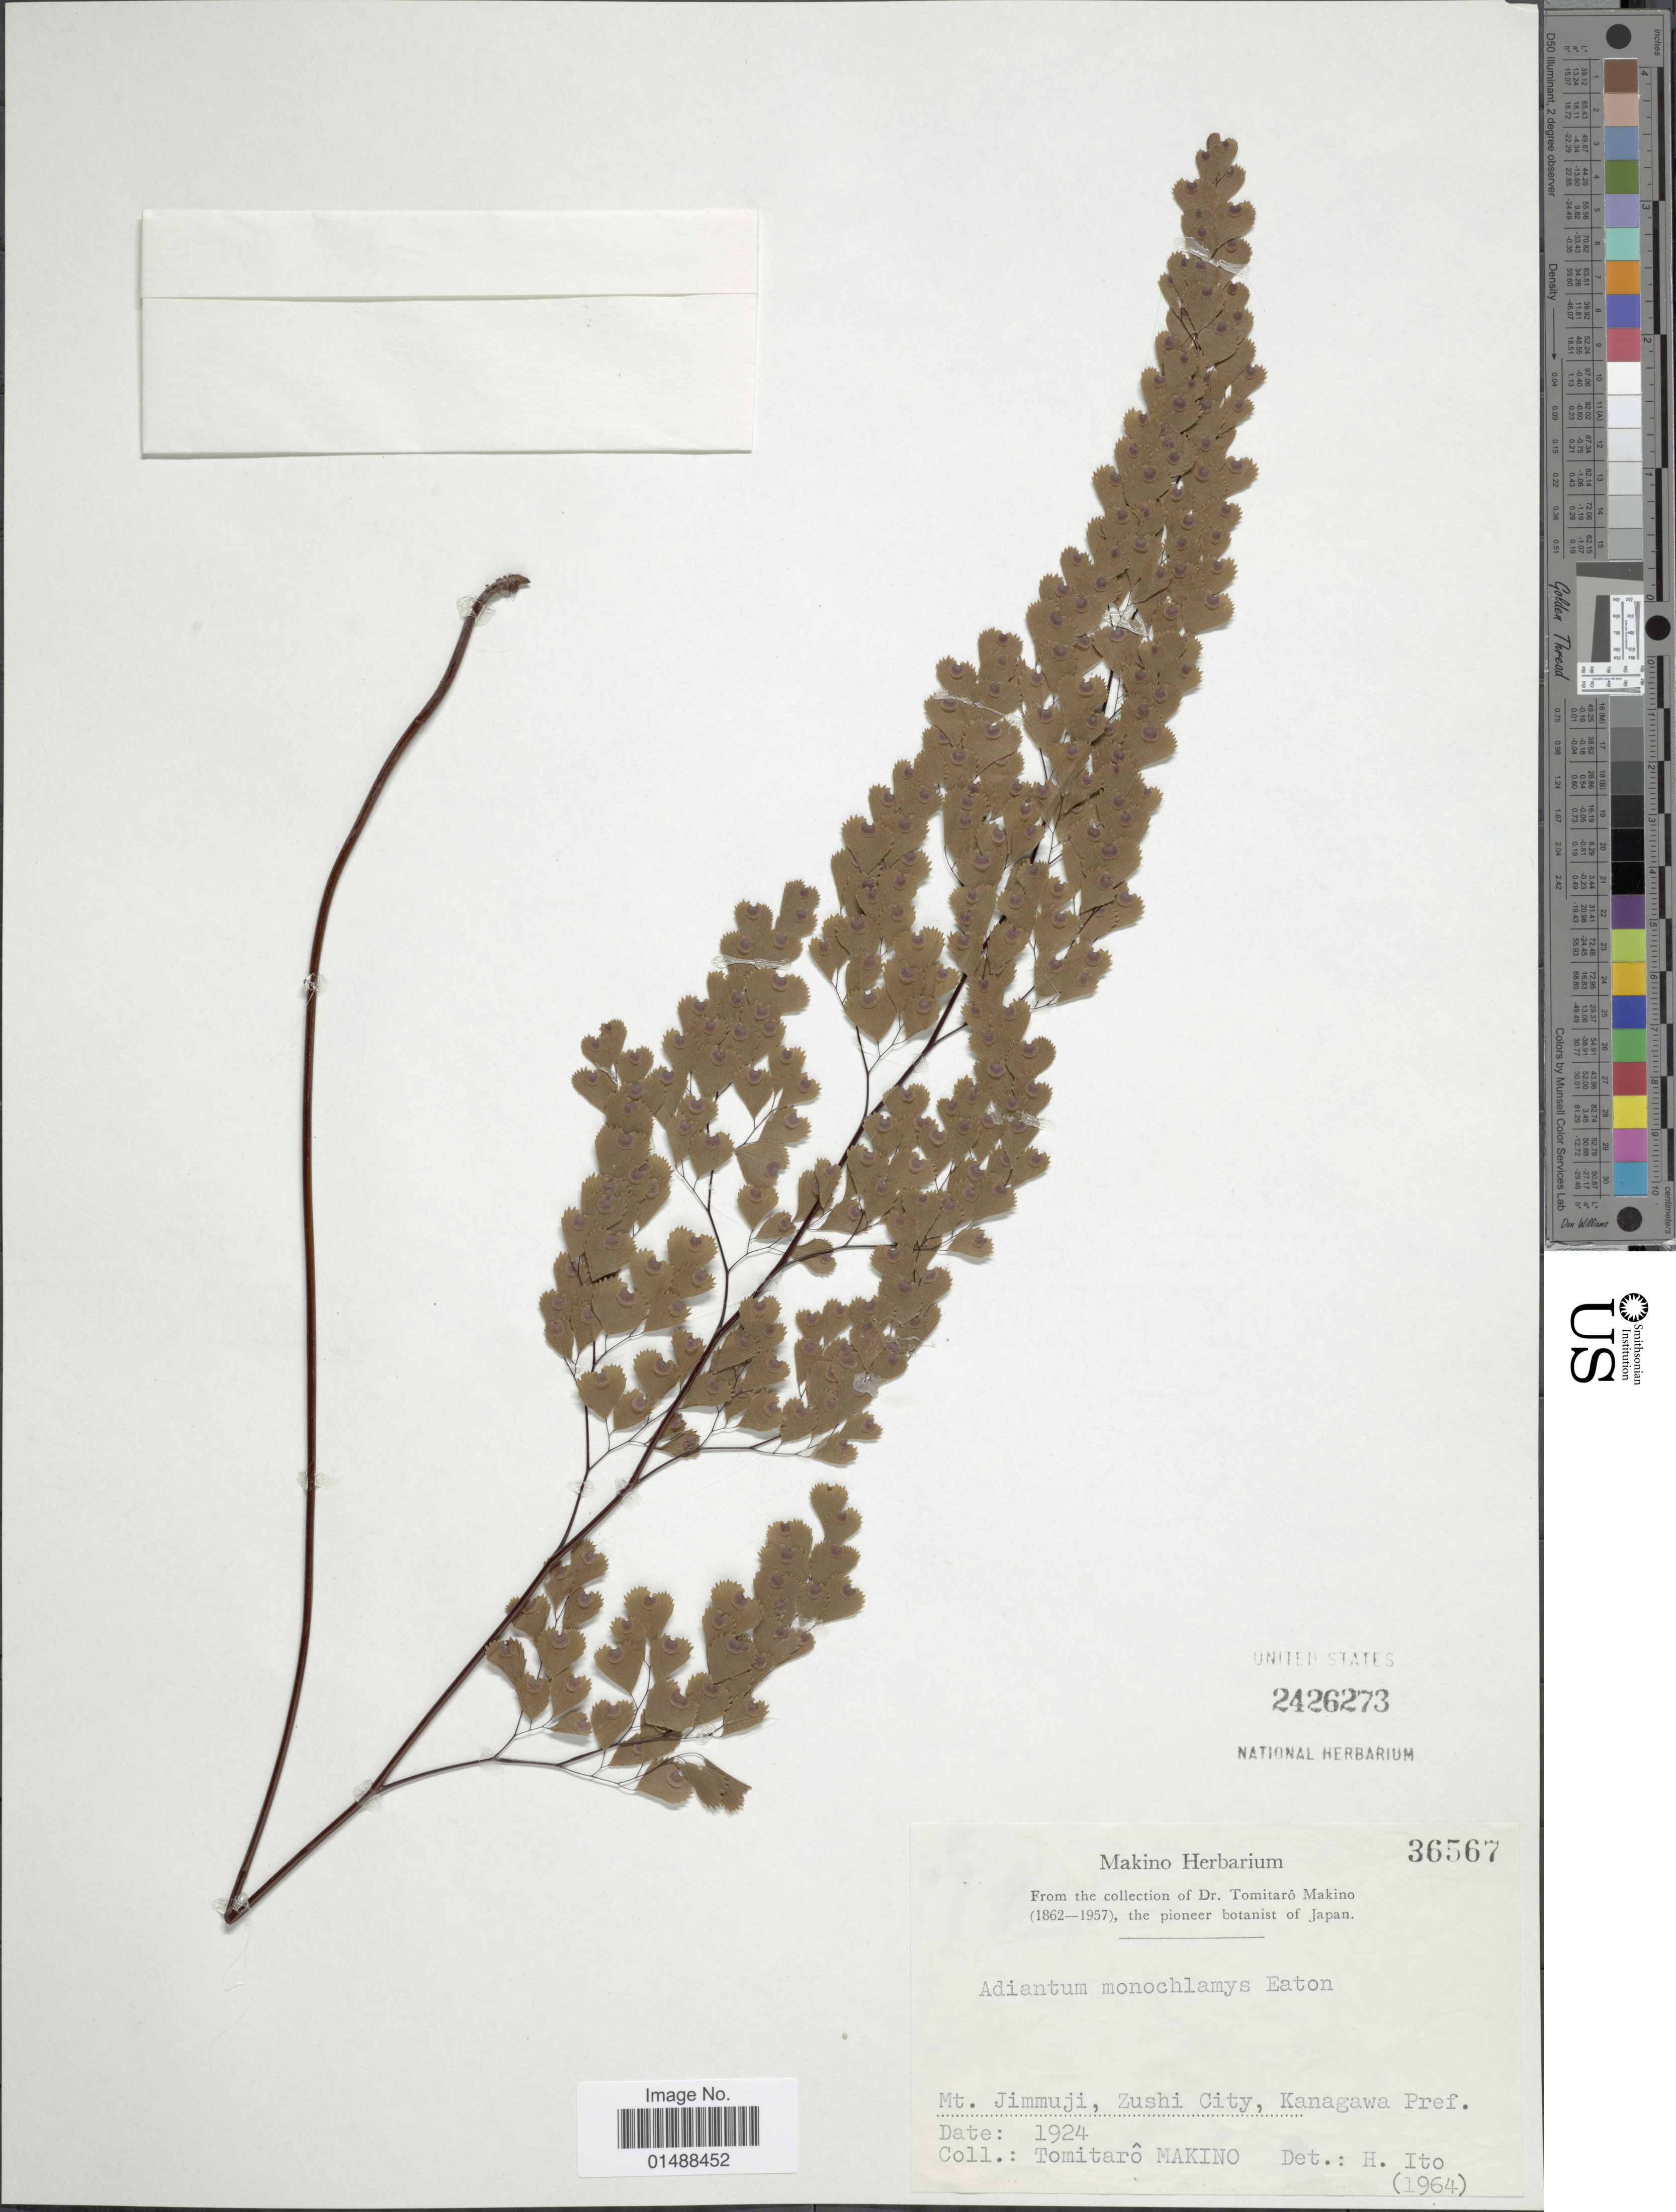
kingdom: Plantae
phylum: Tracheophyta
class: Polypodiopsida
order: Polypodiales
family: Pteridaceae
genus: Adiantum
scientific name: Adiantum monochlamys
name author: D.C. Eaton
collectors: T. Makino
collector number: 36567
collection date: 1924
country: Japan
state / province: Kanagawa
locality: Japan, Mt. Jimuji, Zushi City, Kanagawa Pref.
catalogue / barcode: US 2426273